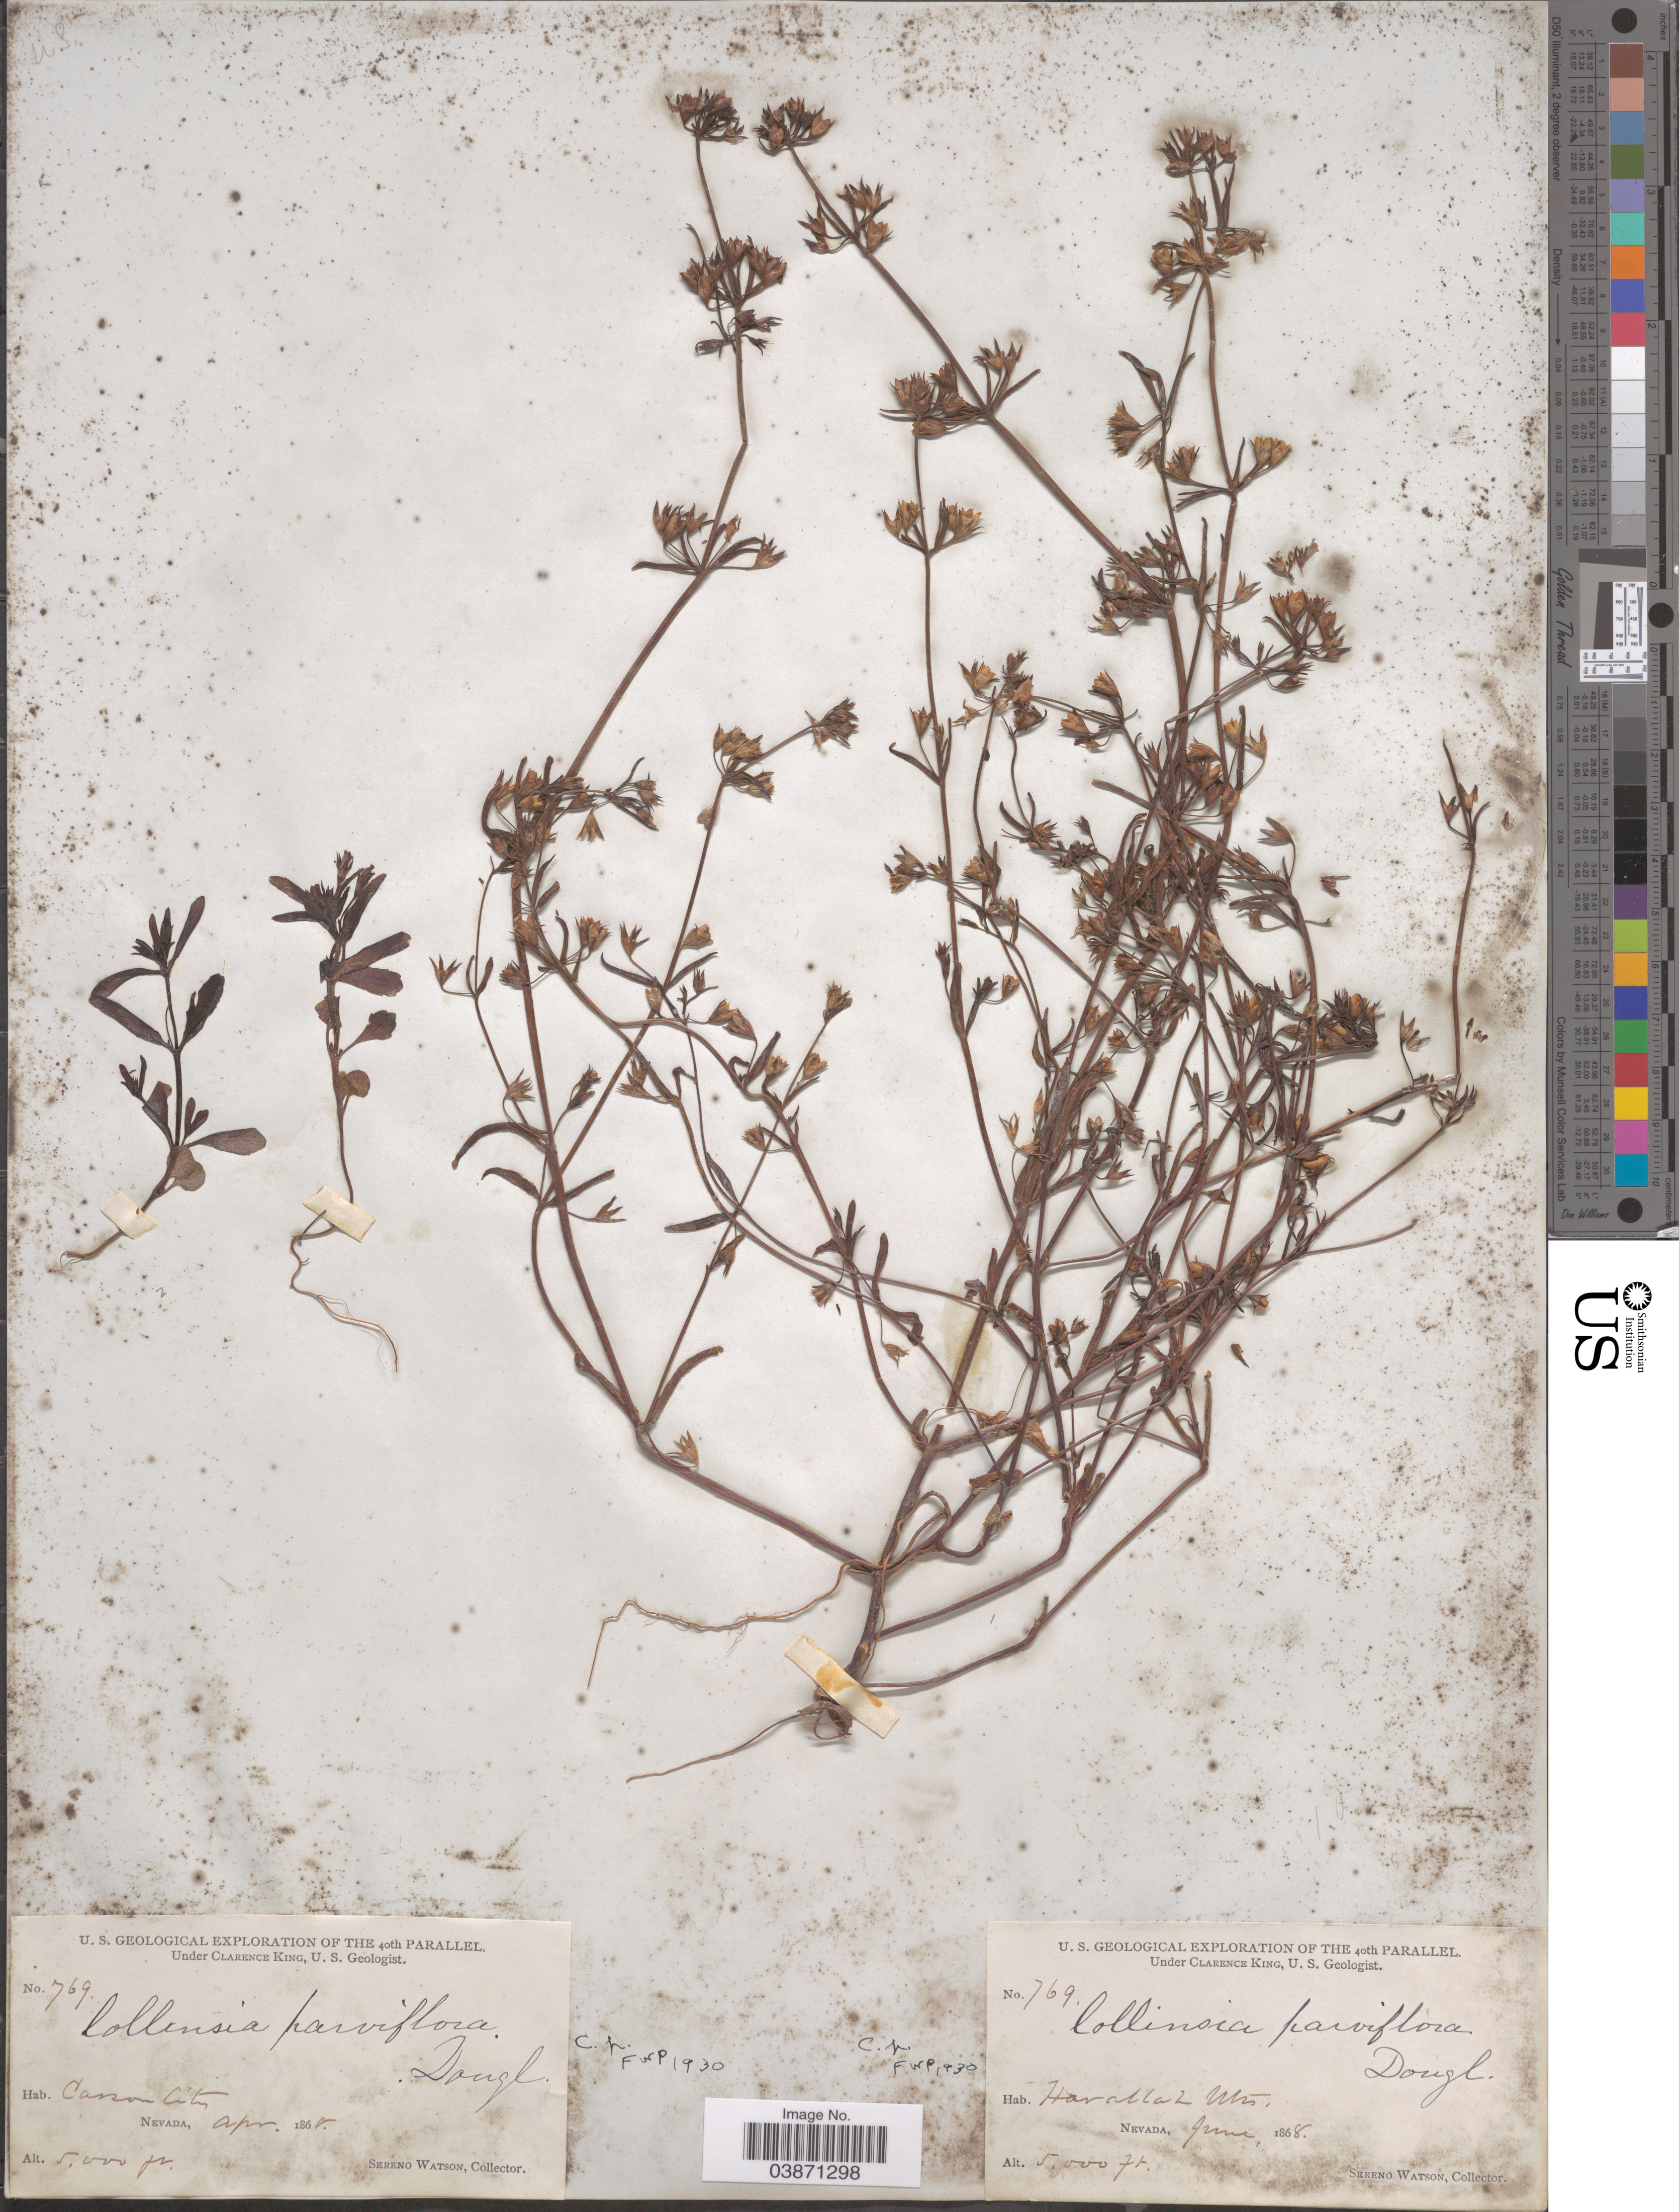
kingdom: Plantae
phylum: Tracheophyta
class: Magnoliopsida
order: Lamiales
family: Plantaginaceae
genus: Collinsia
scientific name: Collinsia parviflora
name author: Douglas ex Lindl.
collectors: S. Watson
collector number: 769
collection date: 1868-04/1868-06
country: United States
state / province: Nevada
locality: Carson City. Havallah Mts.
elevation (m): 1524